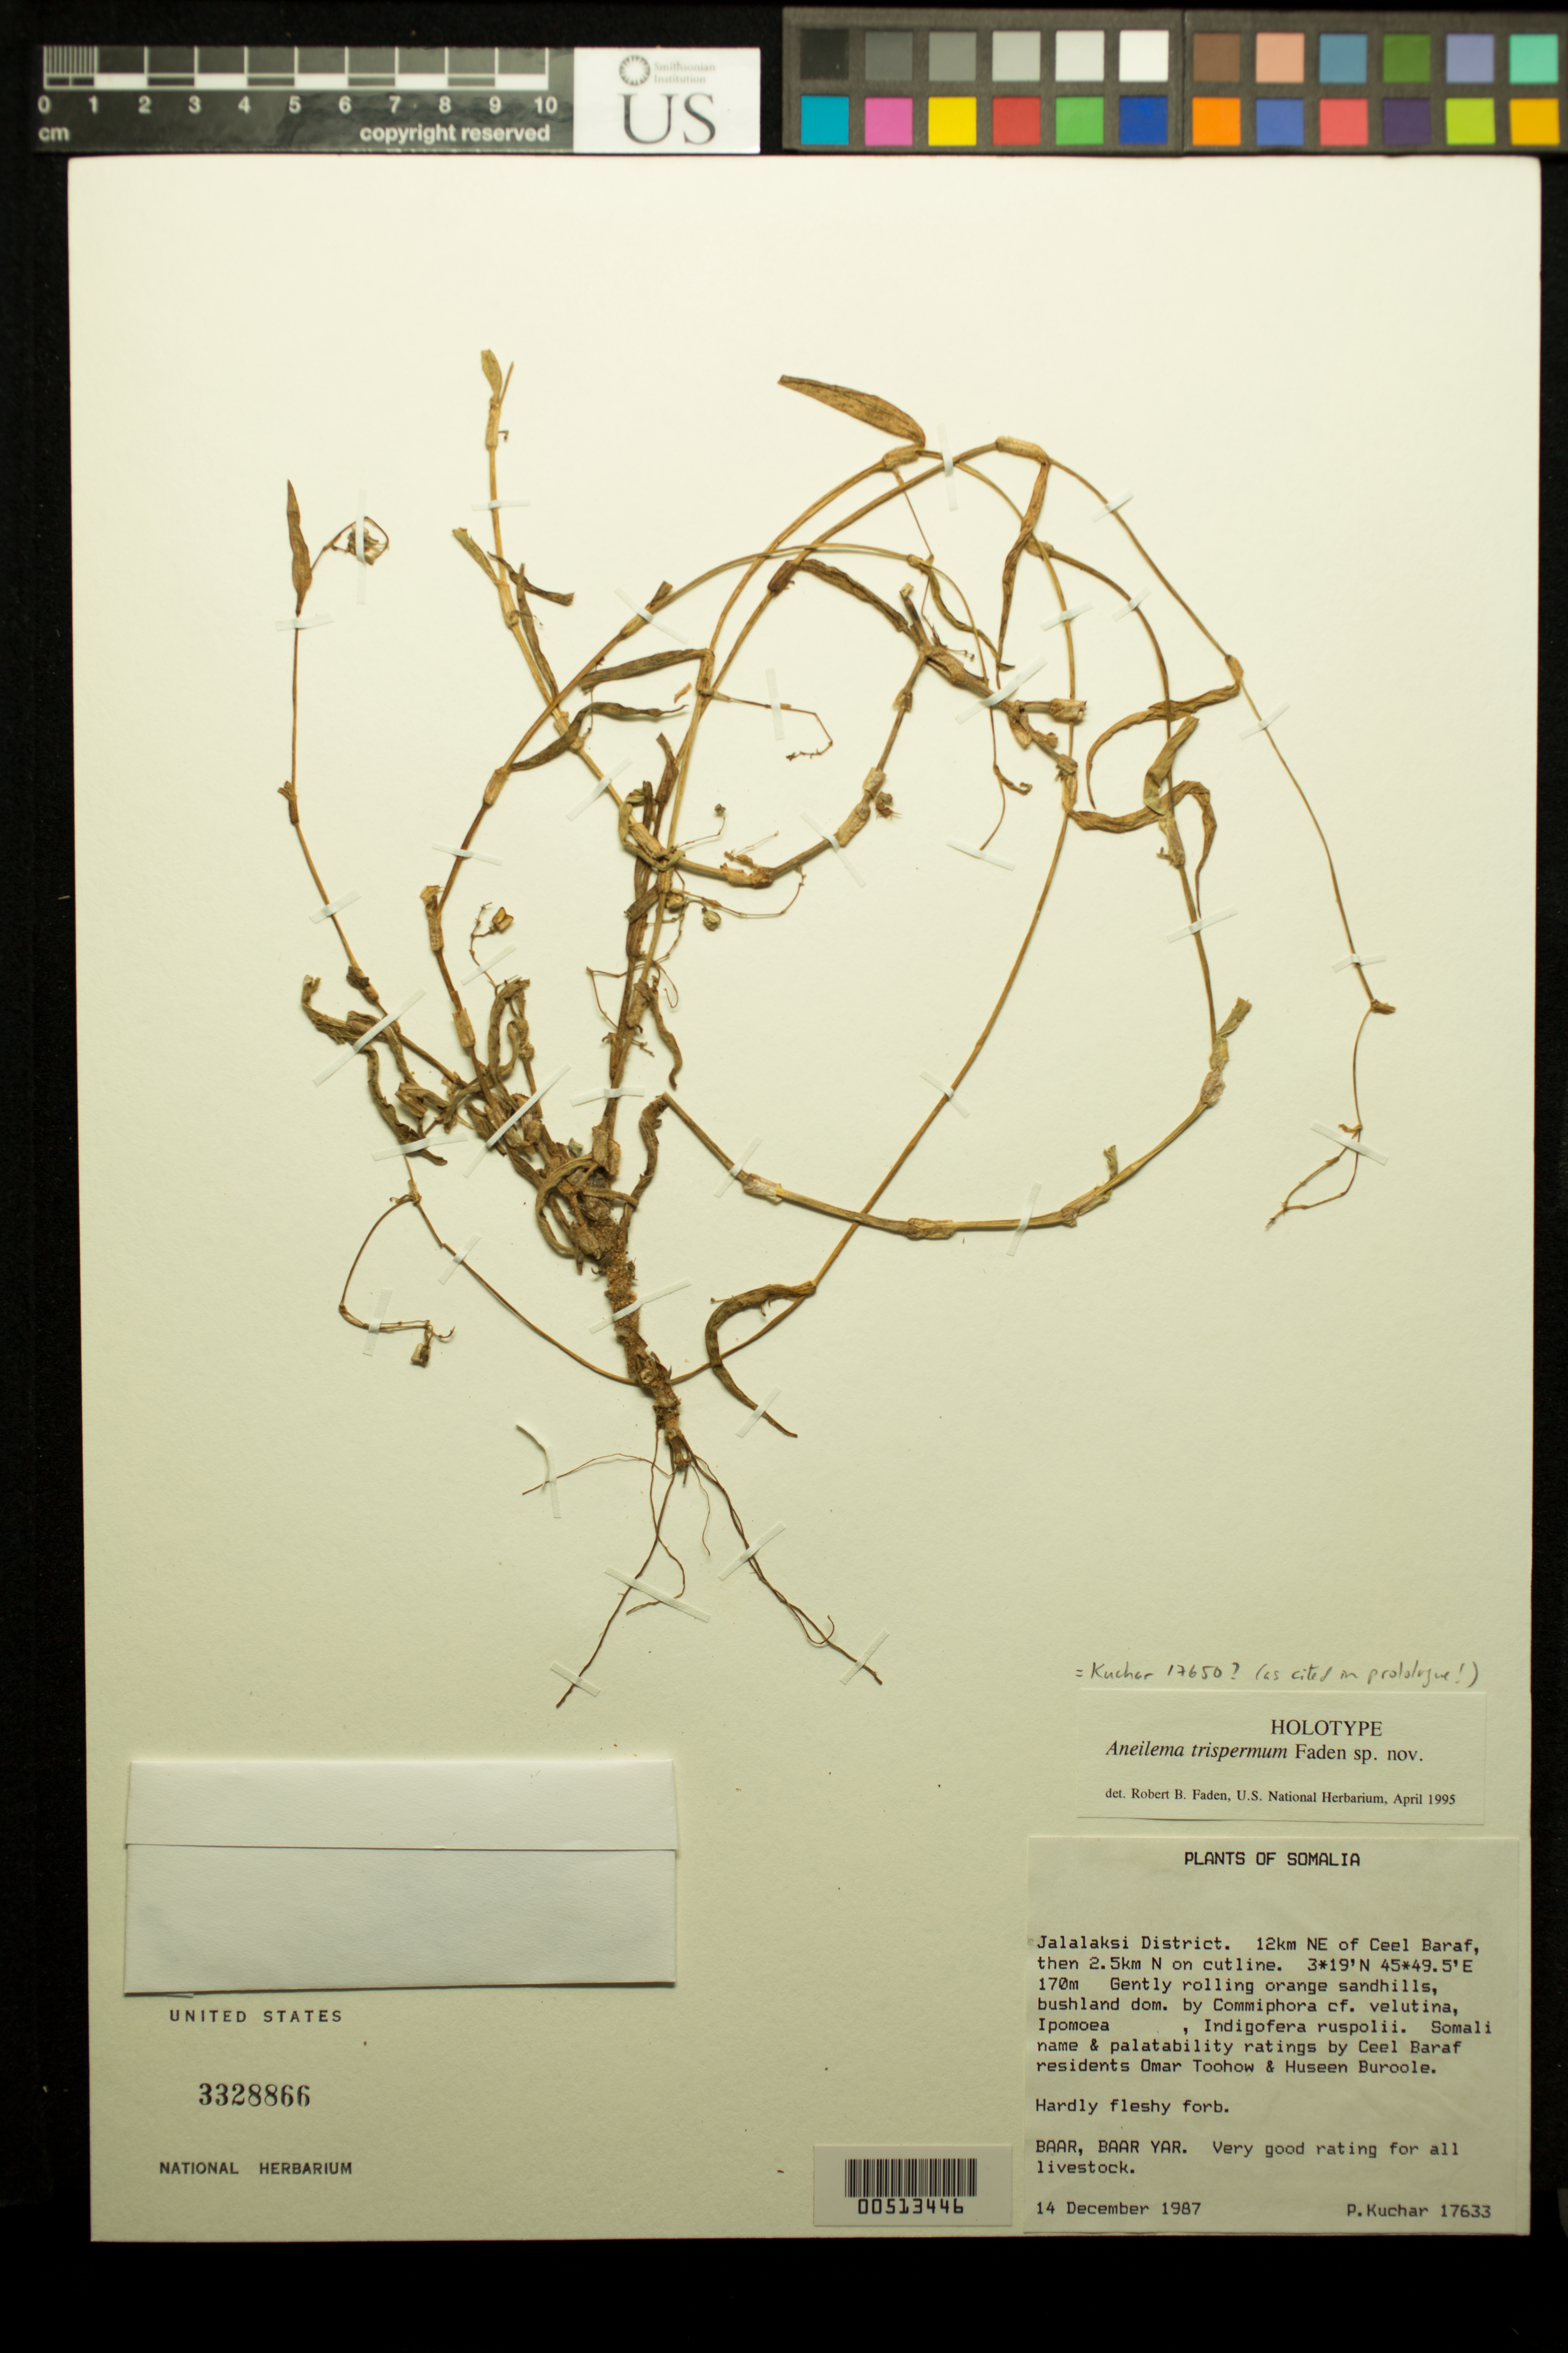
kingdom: Plantae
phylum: Tracheophyta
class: Liliopsida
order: Commelinales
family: Commelinaceae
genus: Aneilema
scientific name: Aneilema trispermum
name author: Faden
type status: Holotype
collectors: P. Kuchar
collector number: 17633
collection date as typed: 14 Dec 1987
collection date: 1987-12-14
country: Somalia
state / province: Hiiraan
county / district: Jalalaqsi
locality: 12 km NE of Ceel Baraf, then 2.5 km N on cutline.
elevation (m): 170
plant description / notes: Specimen annotated by Faden (April 1995) as "holotype" but type status uncertain. The protologue (1997, Brittonia 48: 544) cites the type collection as Kuchar 17650 (with isotypes at EA, ETH, FT, K, MO, UPS, US). Listed among “specimen examined” (i.e., paratypes) is Kuchar 17633 (“MOG, destroyed”). Duplicates of both collections are extant at US, with the duplicate of Kuchar 17633 (!) annotated as “holotype”. 2 duplicates of 17650 are annotated as “isotype”. The specimen labels of both collections bear otherwise identical collection data.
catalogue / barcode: US 3328866